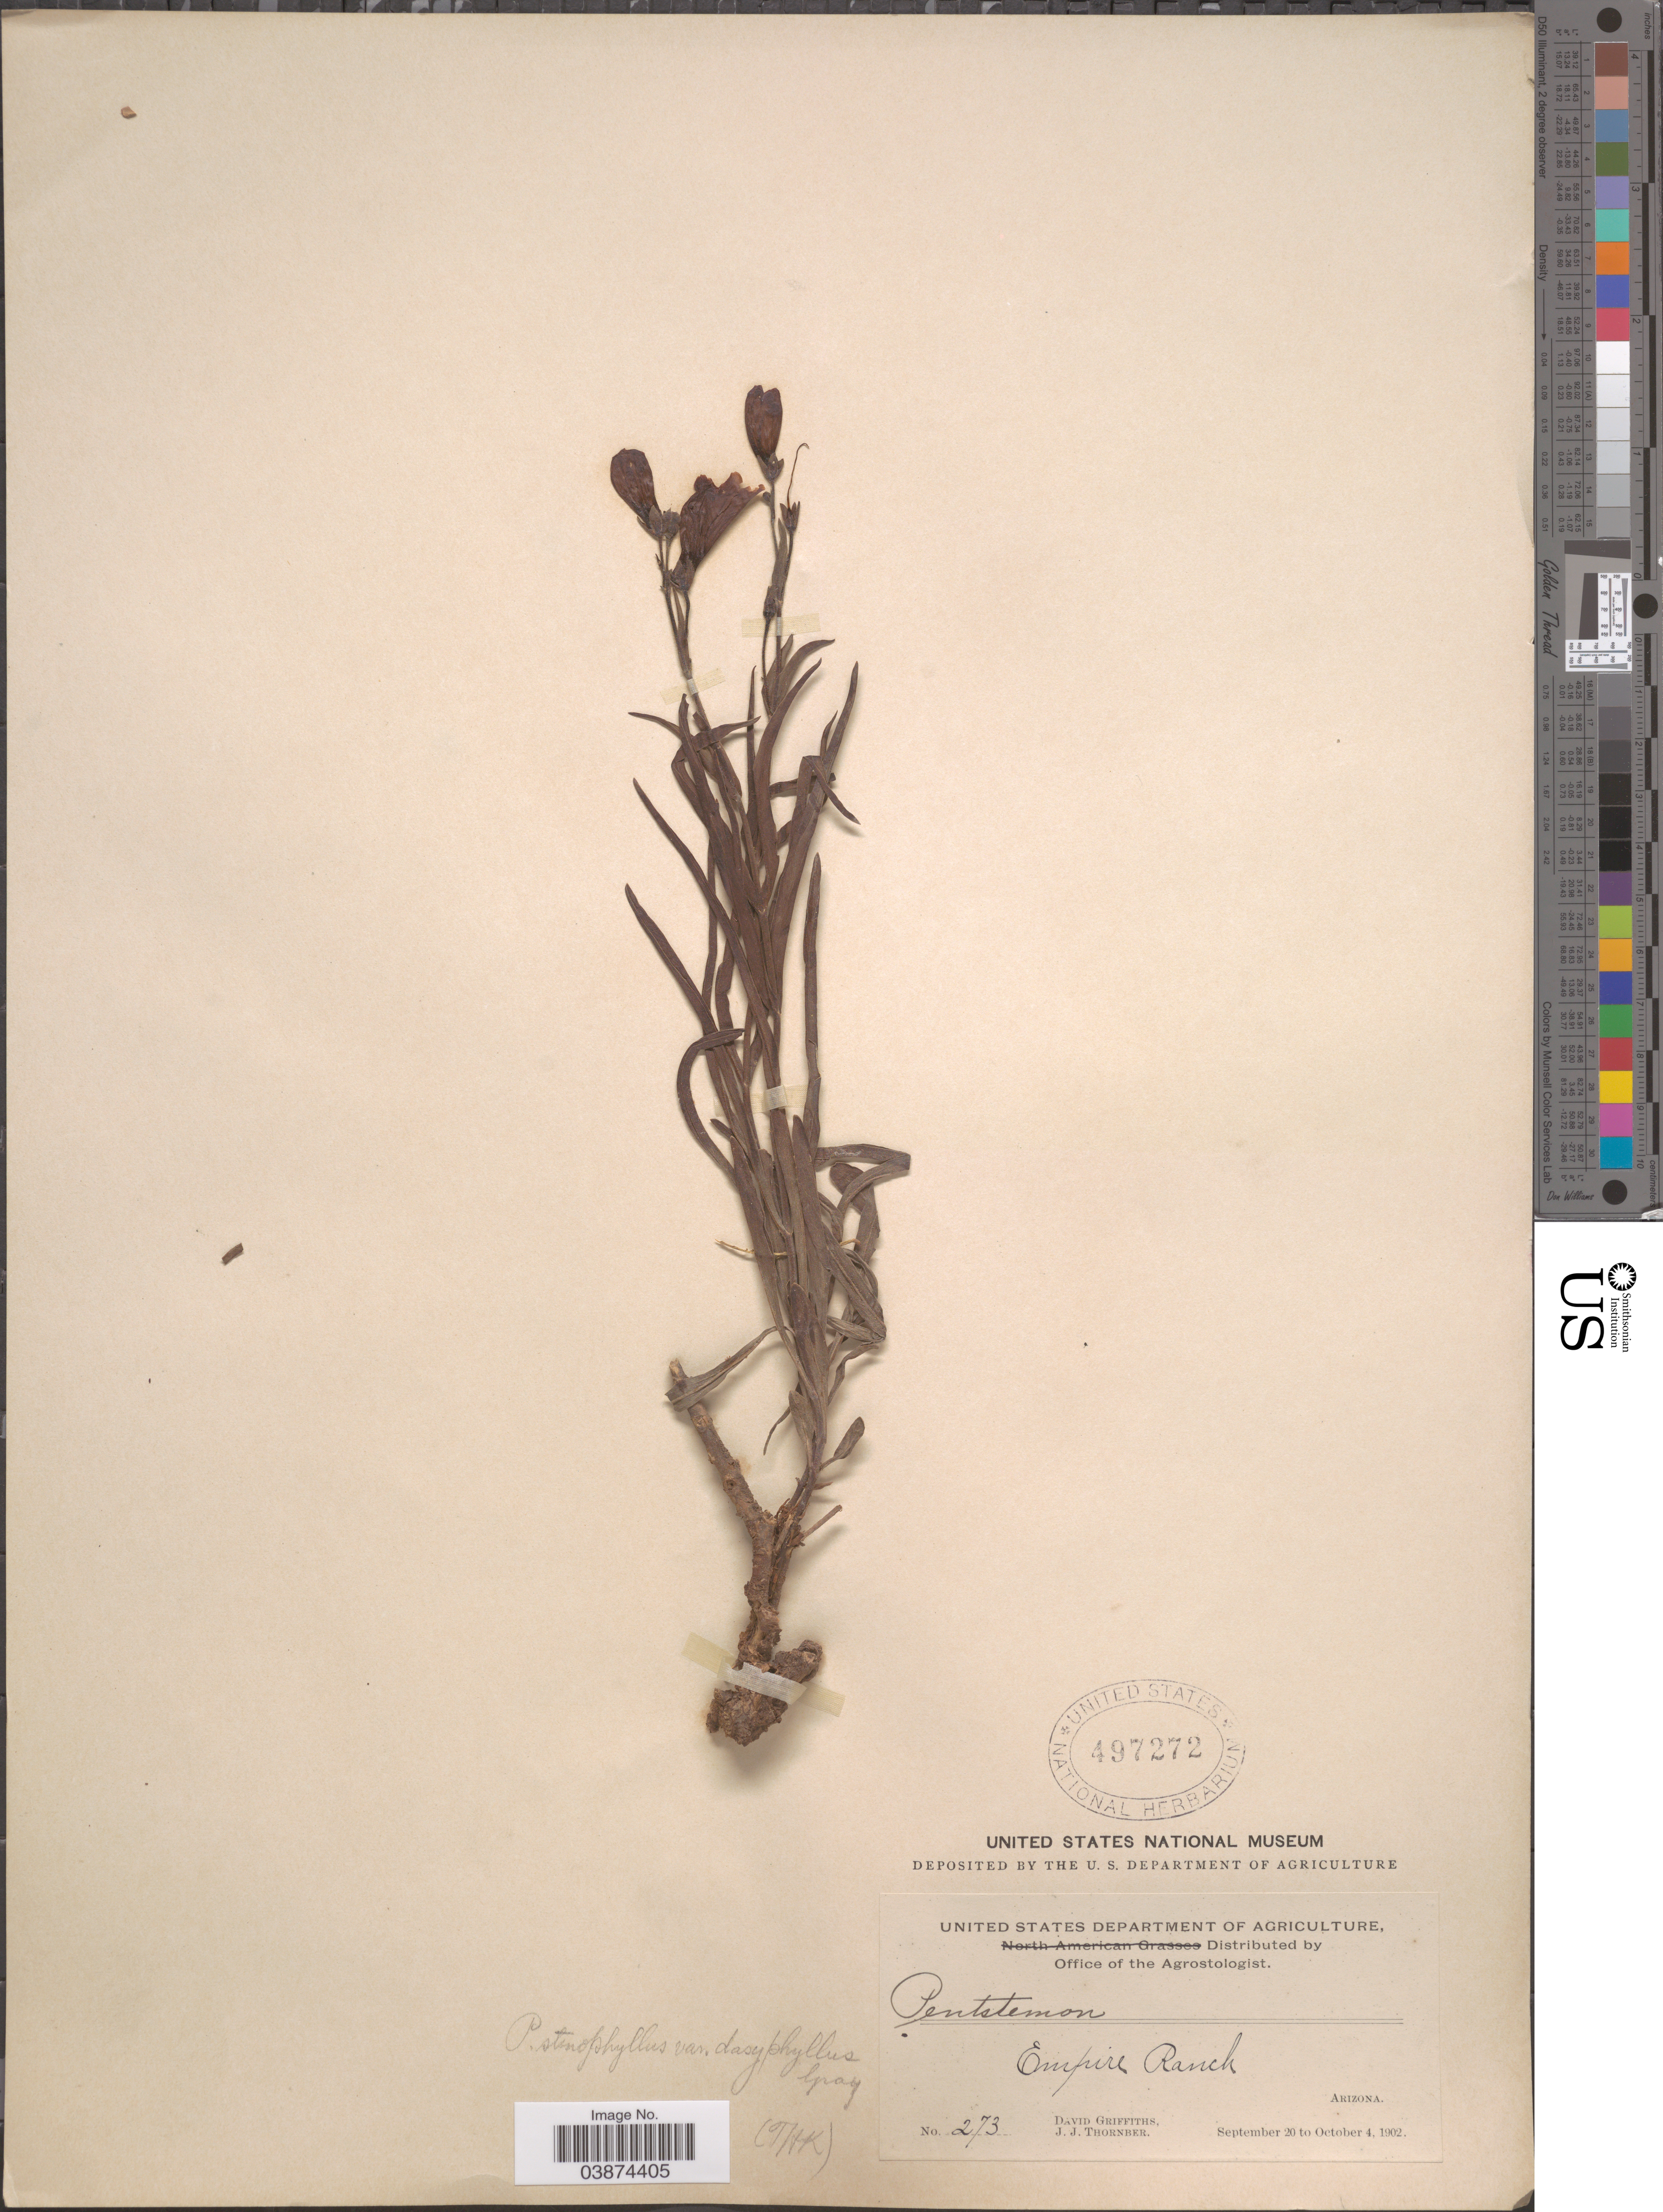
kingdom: Plantae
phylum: Tracheophyta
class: Magnoliopsida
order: Lamiales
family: Plantaginaceae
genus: Penstemon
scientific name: Penstemon dasyphyllus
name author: A. Gray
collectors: D. Griffiths & J. Thornber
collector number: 273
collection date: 1902-09-20/1902-10-04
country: United States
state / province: Arizona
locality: Empire Ranch.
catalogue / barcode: US 497272